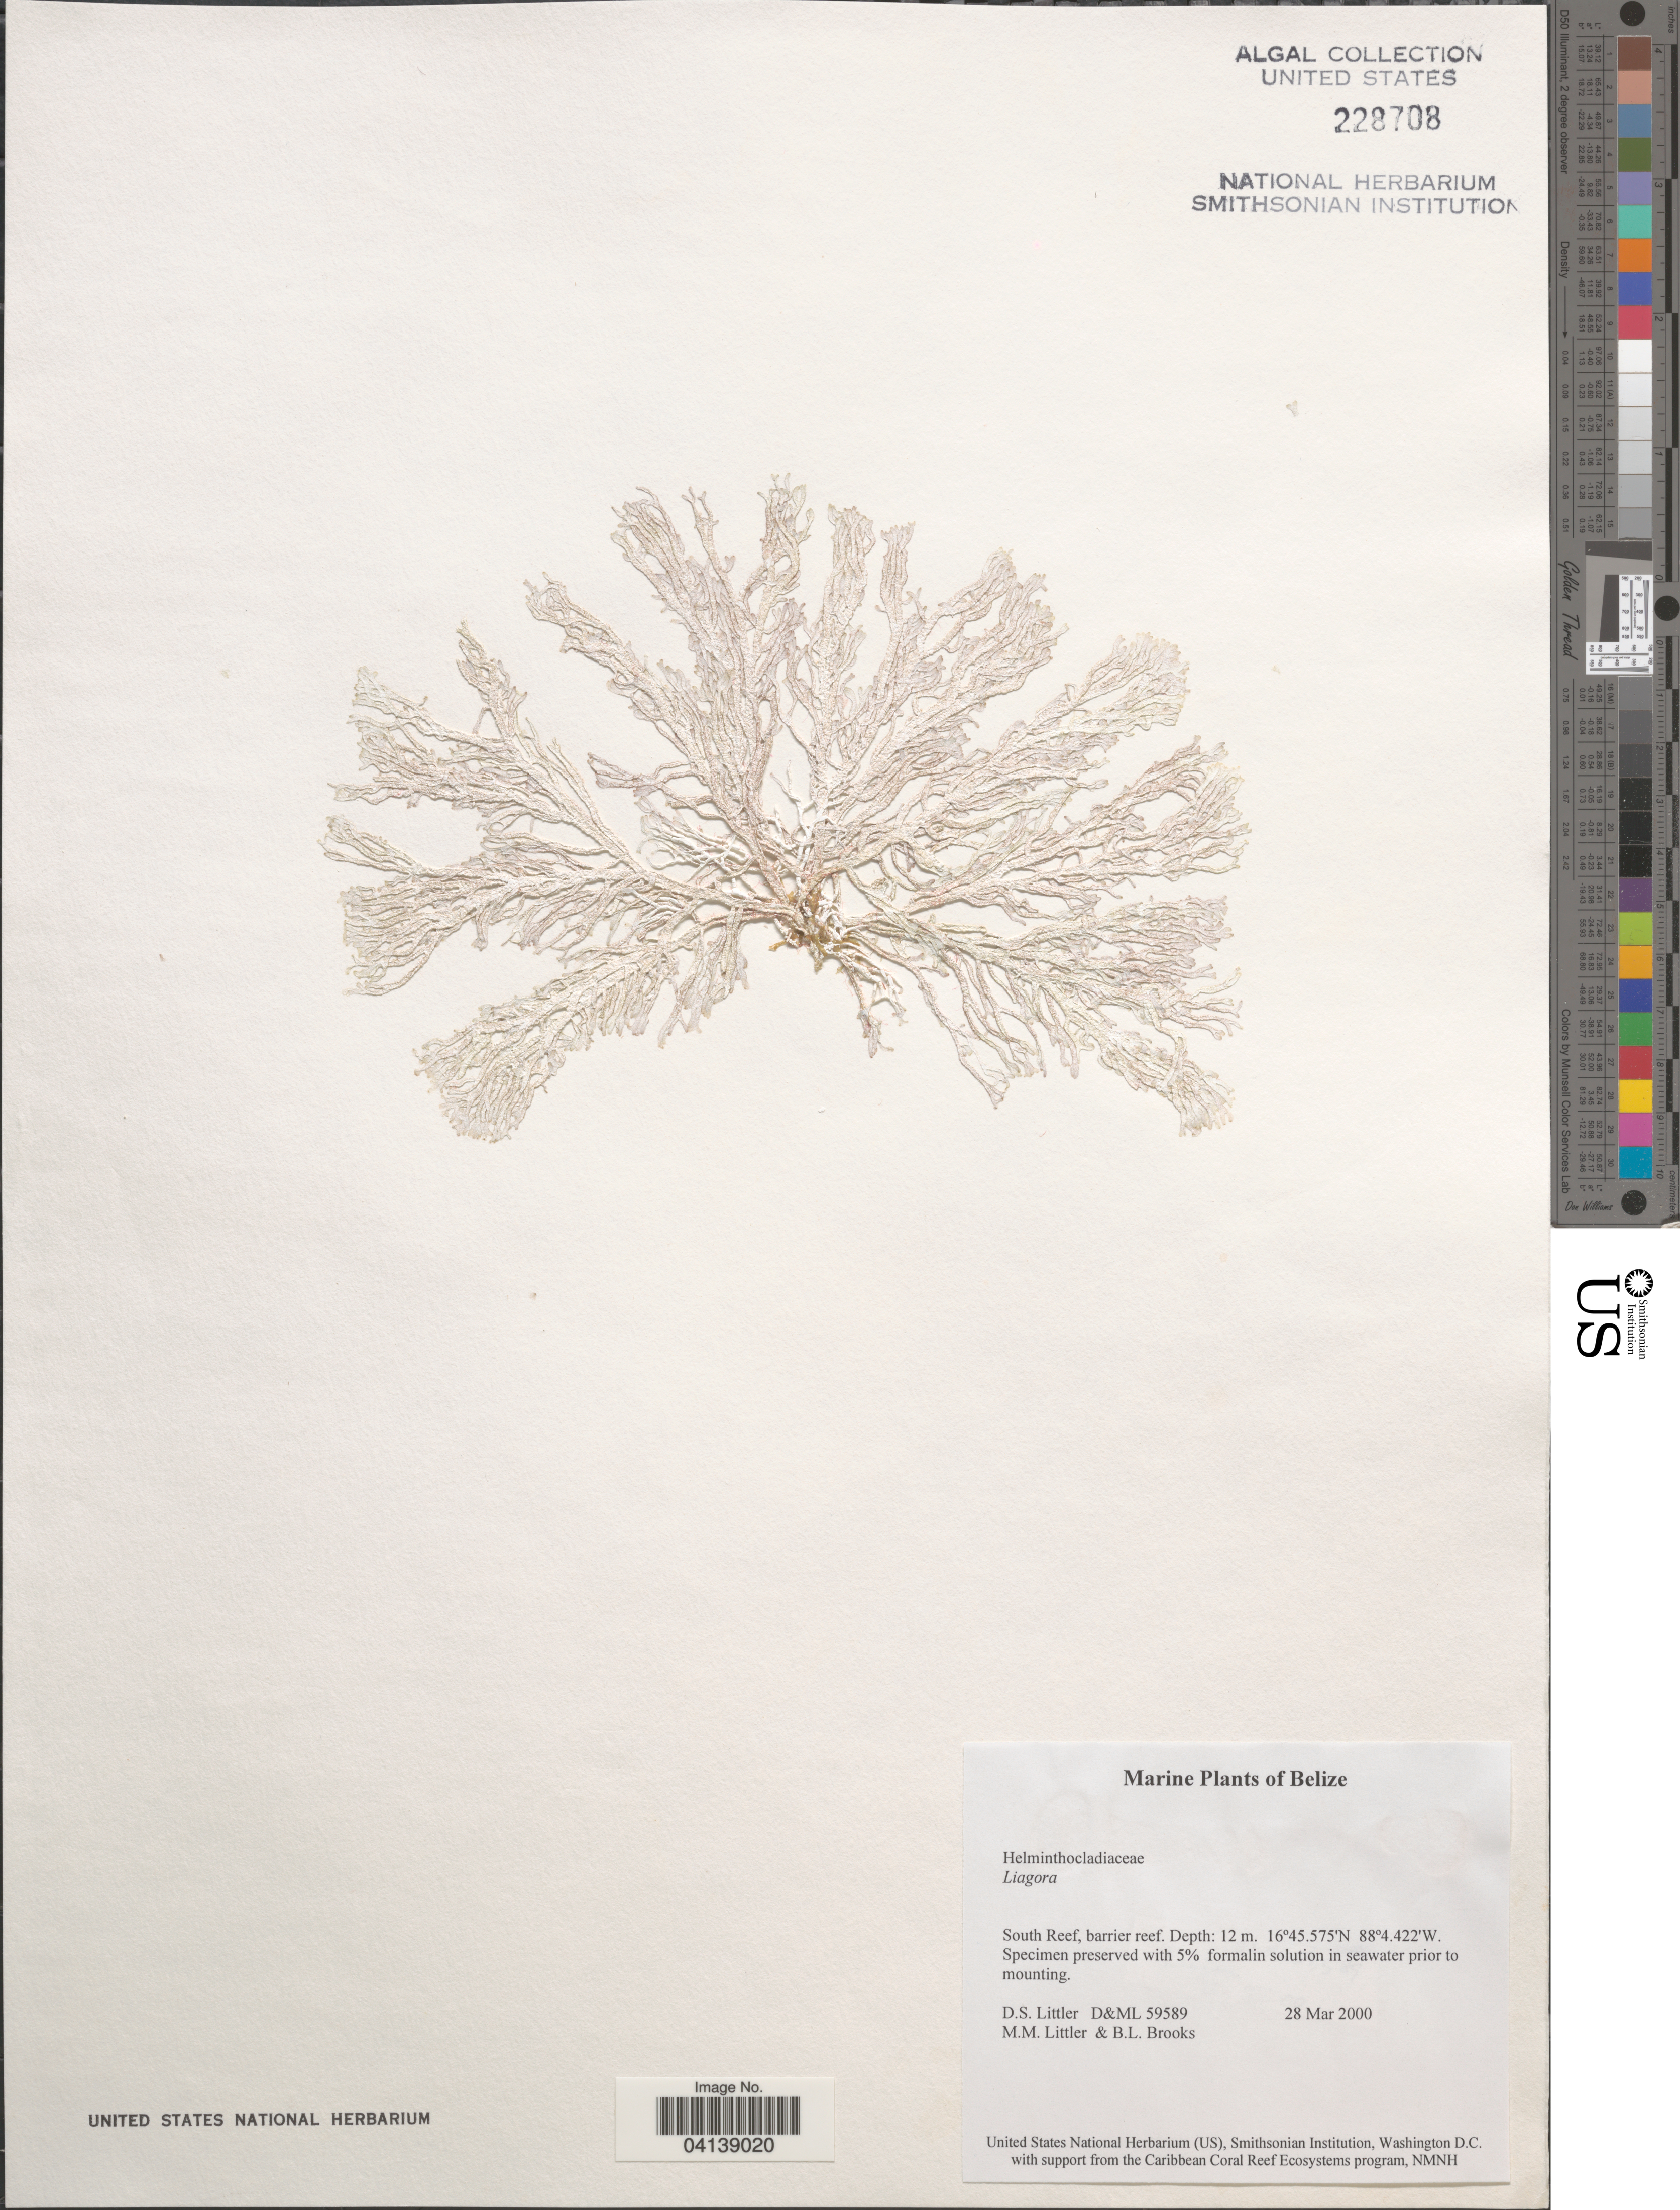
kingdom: Plantae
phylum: Rhodophyta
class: Florideophyceae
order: Nemaliales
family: Liagoraceae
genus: Liagora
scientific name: Liagora sp.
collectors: D. S. Littler & B. Brooks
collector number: D&ML 59589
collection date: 2000-03-28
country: Belize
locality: South Reef, barrier reef.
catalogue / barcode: US 228708